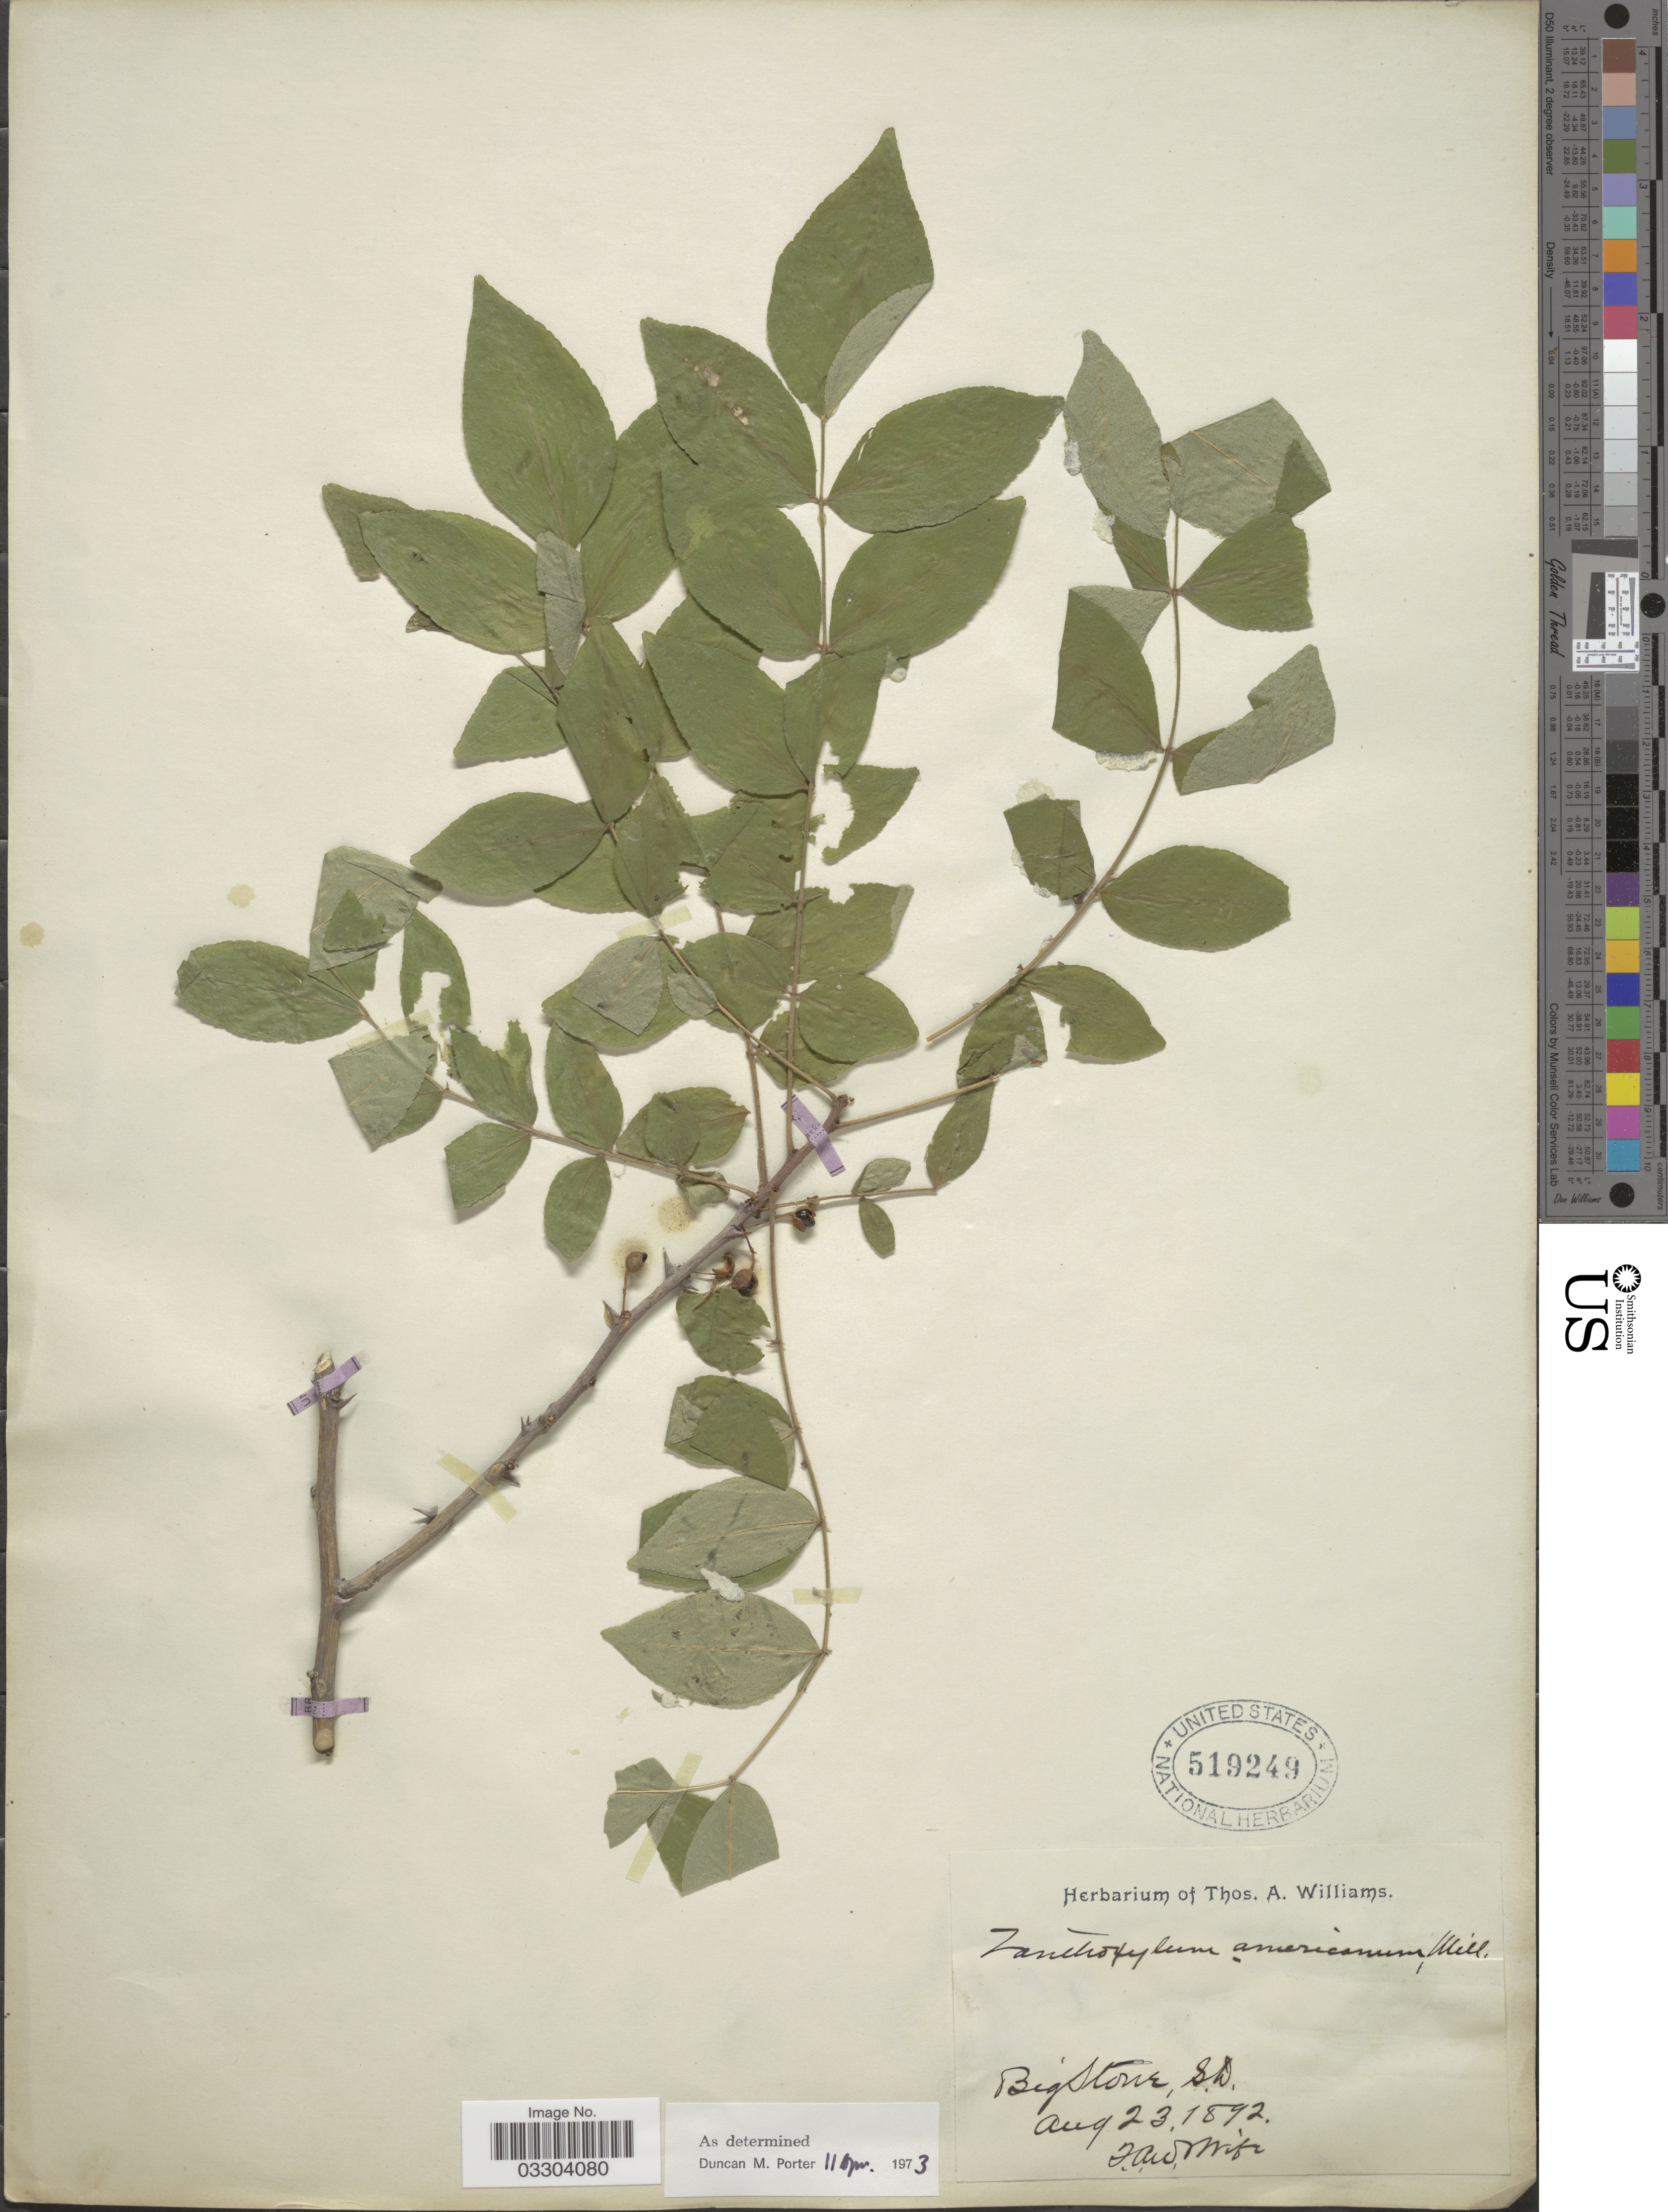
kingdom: Plantae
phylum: Tracheophyta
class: Magnoliopsida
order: Sapindales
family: Rutaceae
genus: Zanthoxylum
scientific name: Zanthoxylum americanum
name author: Mill.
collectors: T. A. Williams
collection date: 1892-08-23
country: United States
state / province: South Dakota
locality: Bigstone.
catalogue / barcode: US 519249